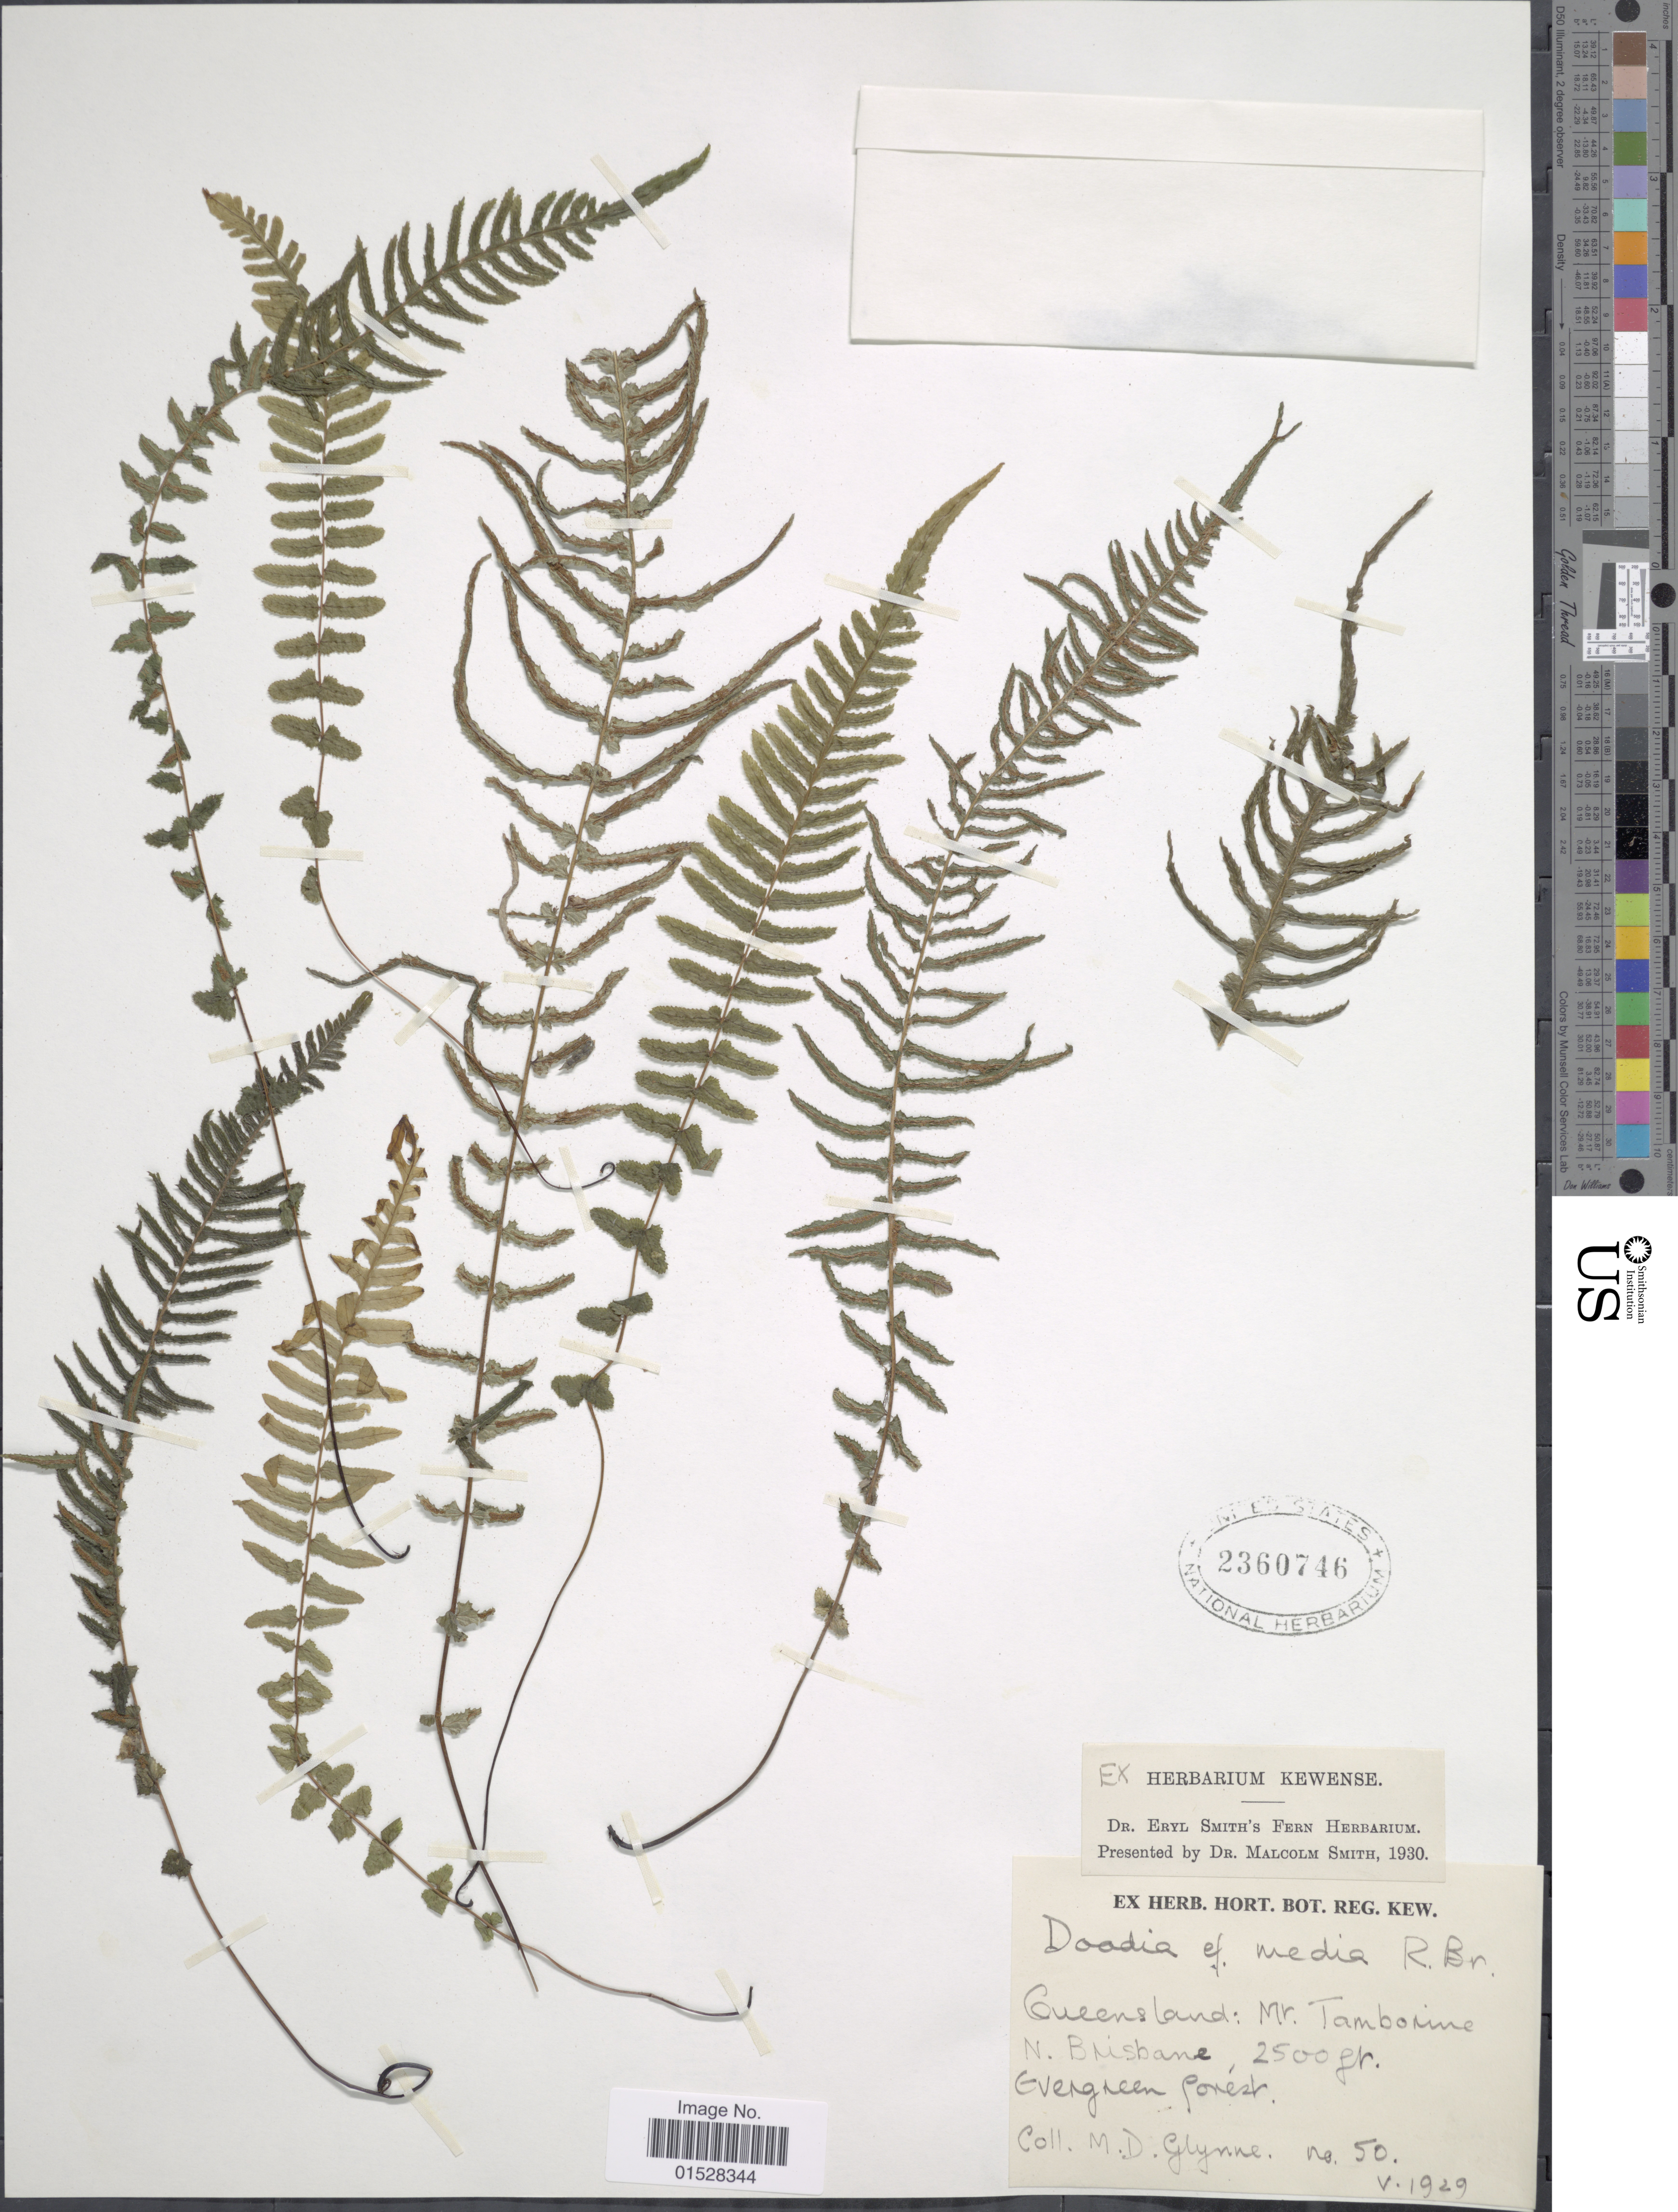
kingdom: Plantae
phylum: Tracheophyta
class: Polypodiopsida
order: Polypodiales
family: Blechnaceae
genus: Blechnum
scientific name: Blechnum medium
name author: (R. Br.) Christenh.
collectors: M. Glynne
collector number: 50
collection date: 1929-05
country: Australia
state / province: Queensland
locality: Mr. Tamborine, N. Brisbane.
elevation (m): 762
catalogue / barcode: US 2360746